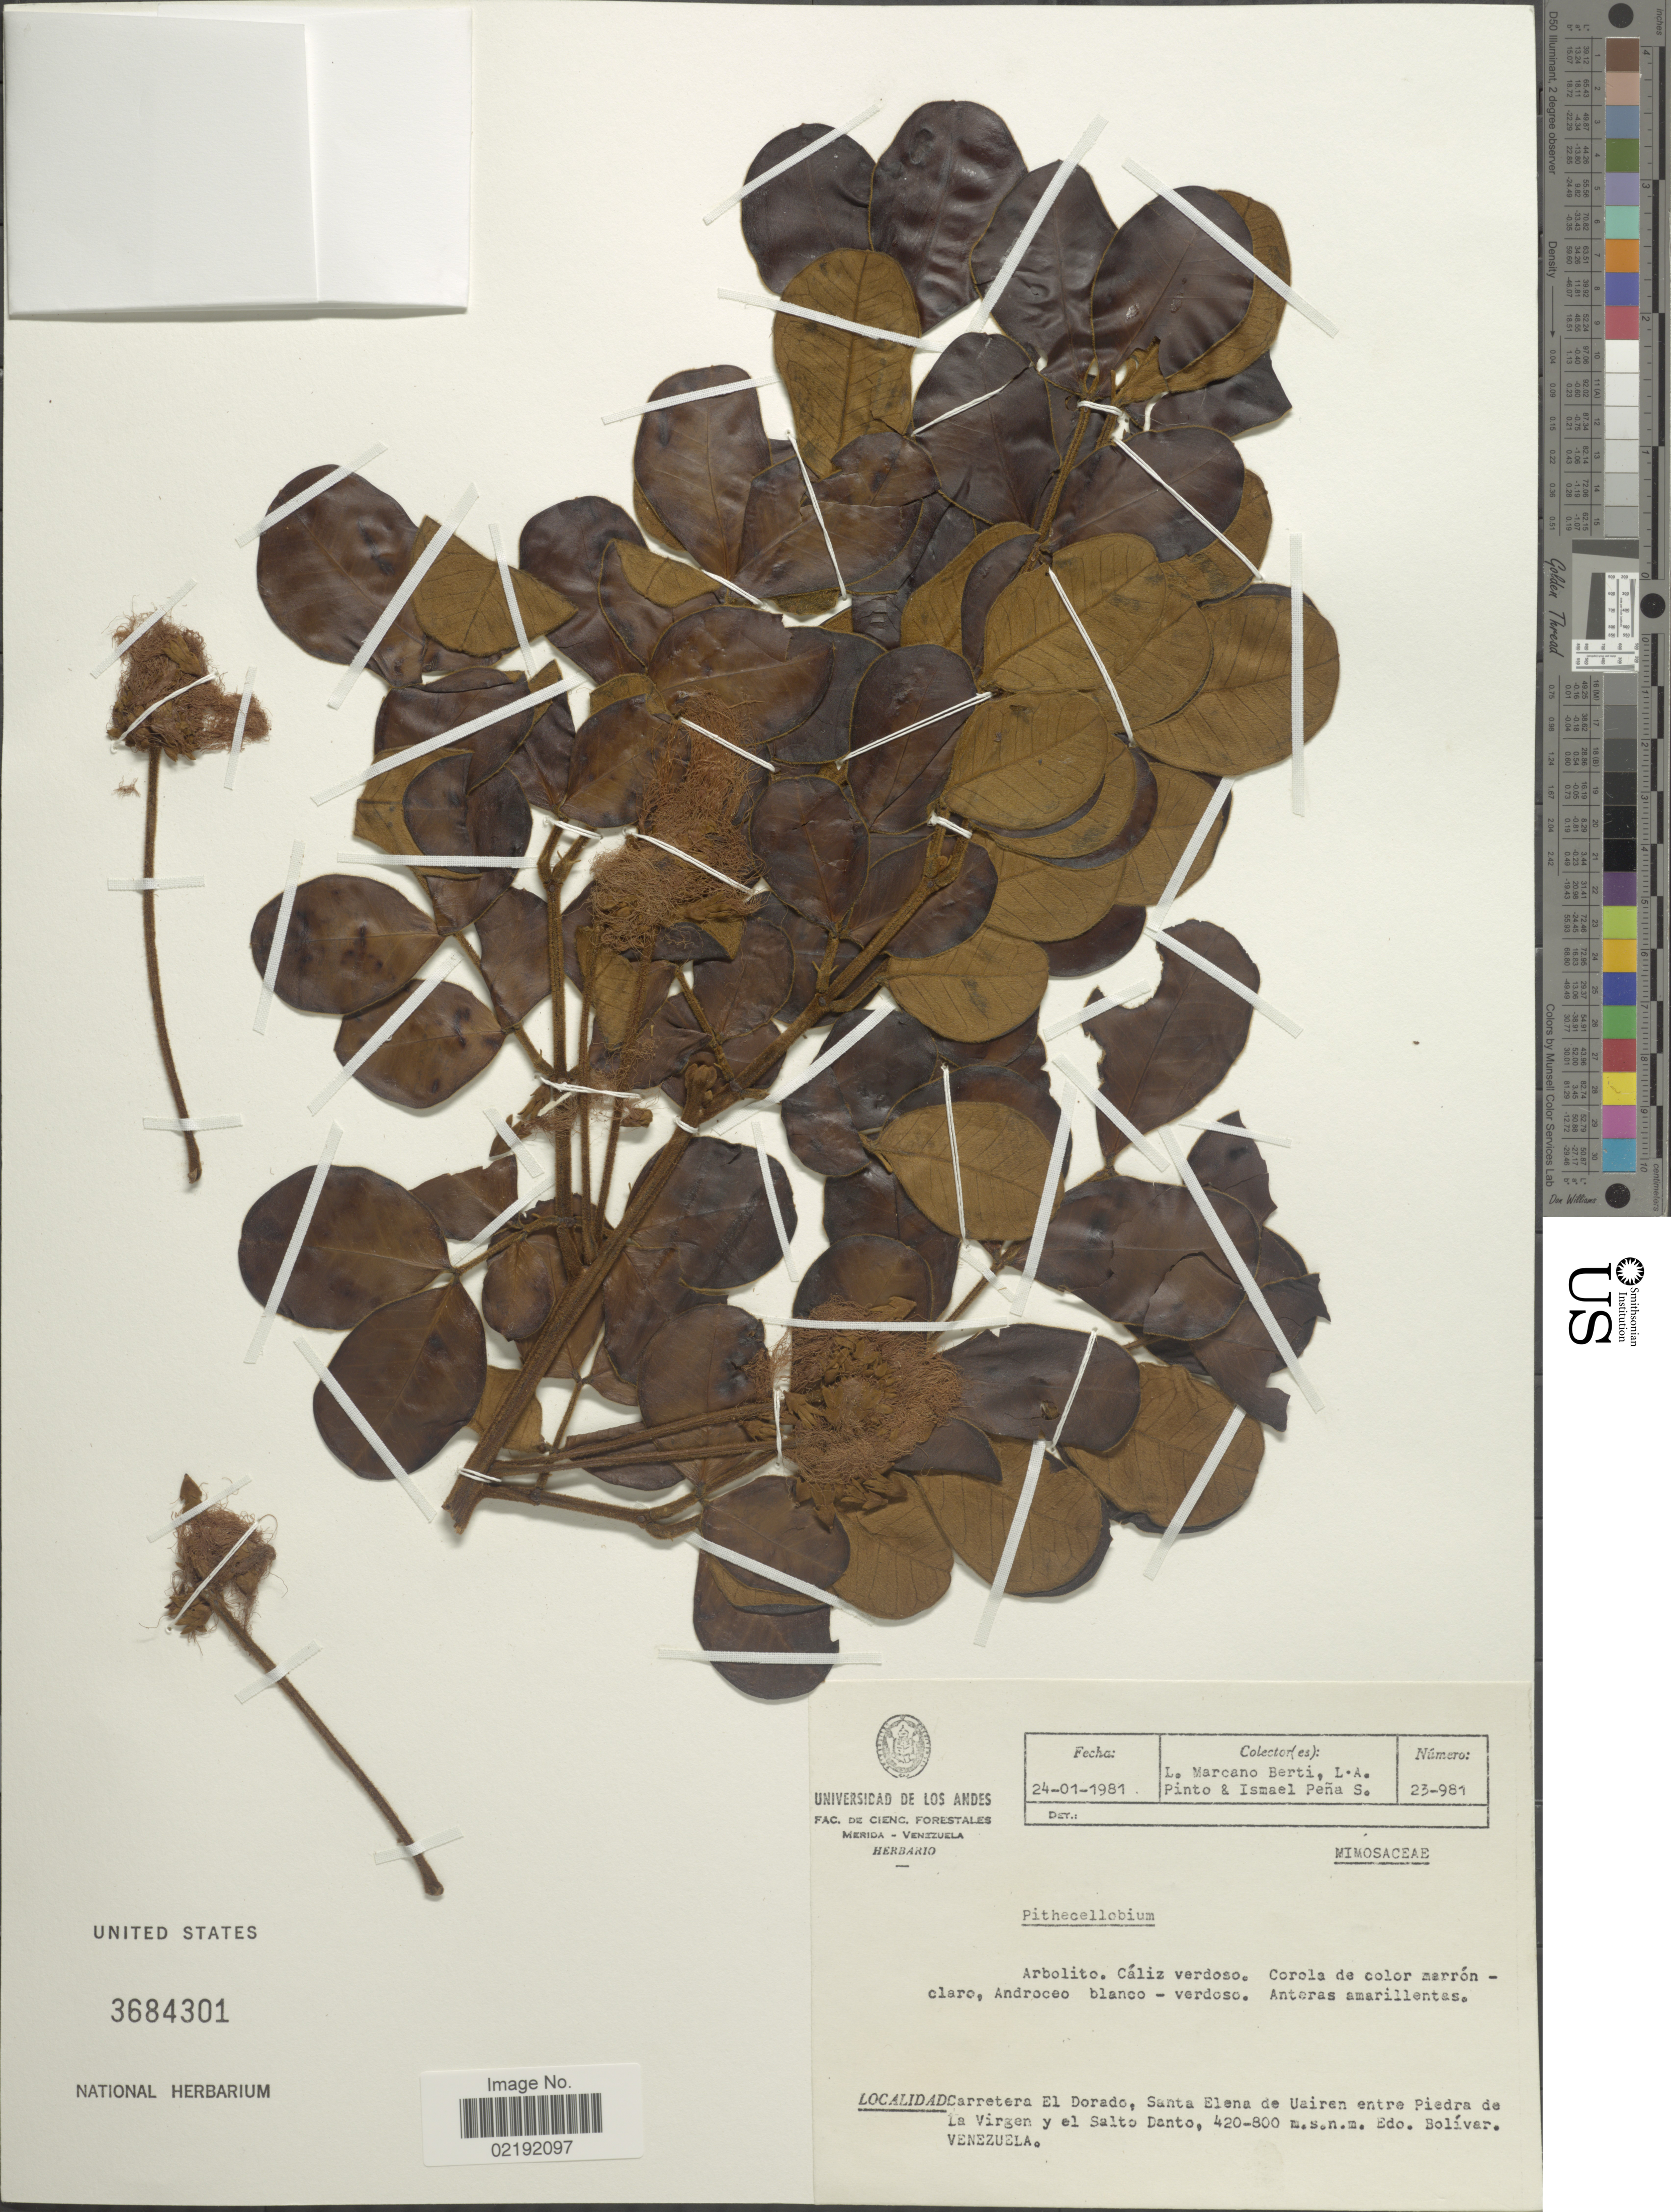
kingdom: Plantae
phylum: Tracheophyta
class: Magnoliopsida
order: Fabales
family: Fabaceae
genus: Pithecellobium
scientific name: Pithecellobium sp.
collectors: L. Marcano-Berti, L. Pinto & I. Peña S.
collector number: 23-981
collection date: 1981-01-24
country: Venezuela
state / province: Bolivar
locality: Carretera El Dorado, Santa Elena de Uairen entre Piedra de La Virgen y el Salto Danto, Edo. Bolívar, Venezuela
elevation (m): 420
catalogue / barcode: US 3684301